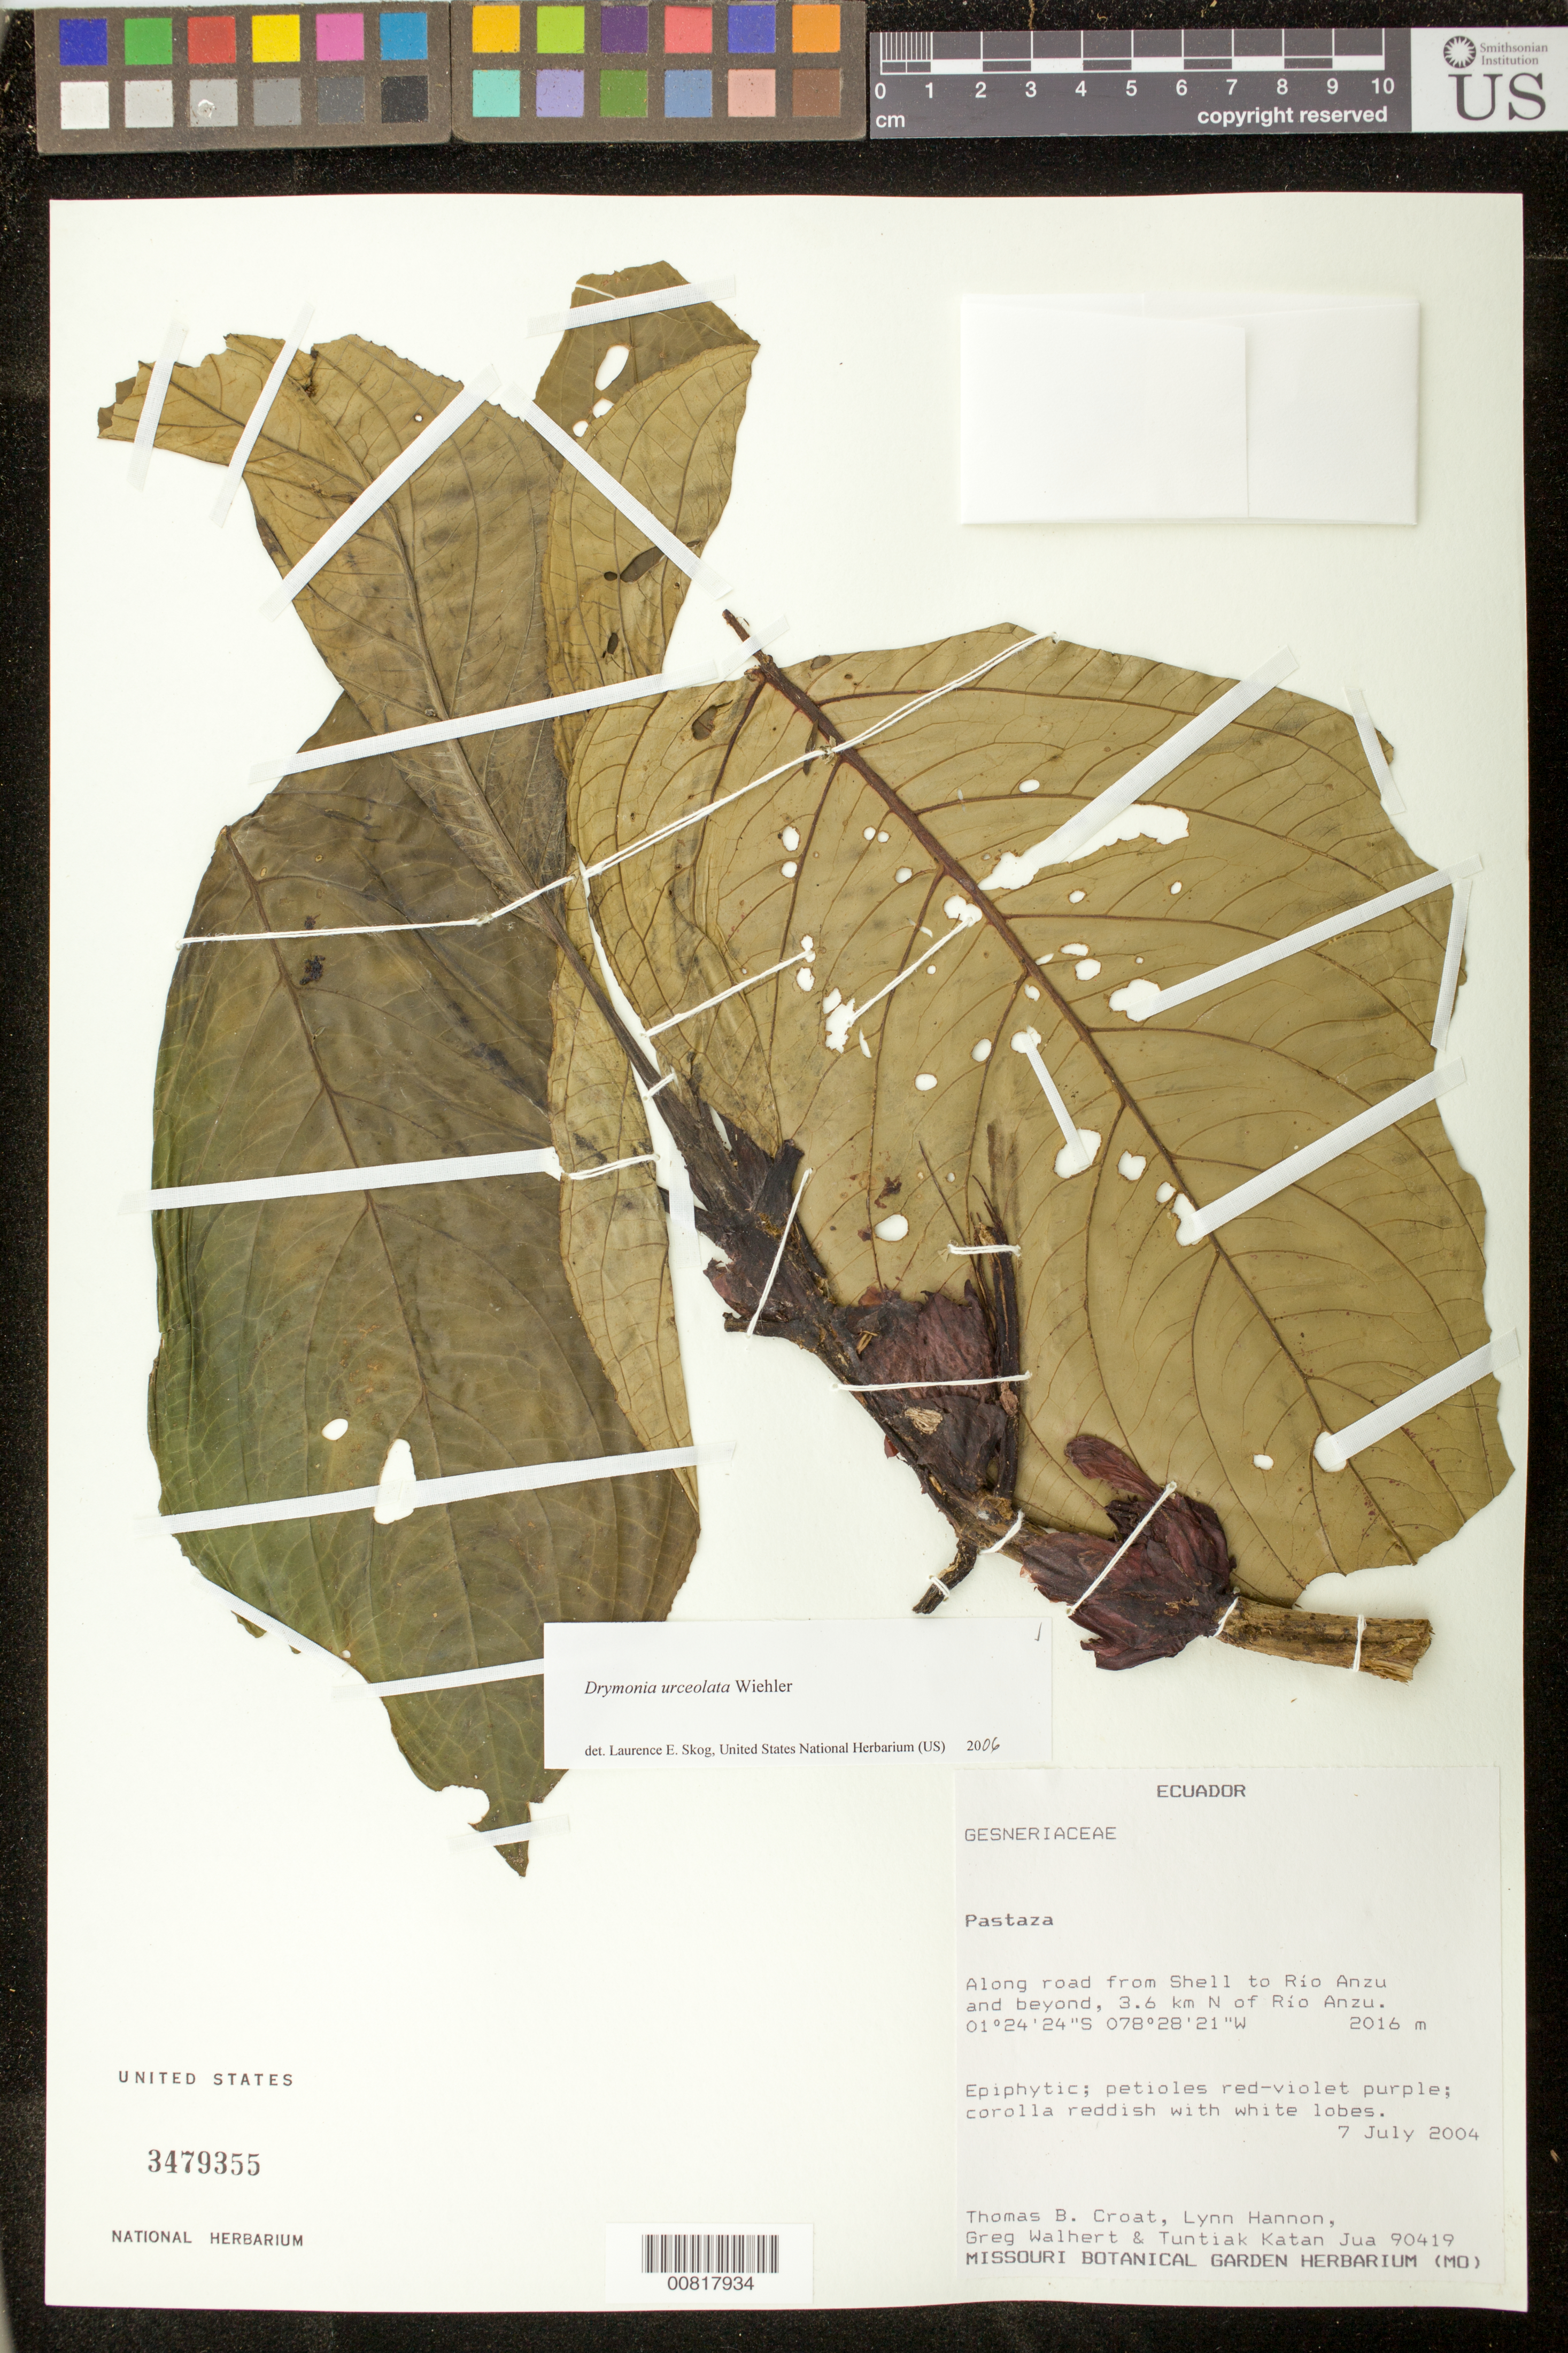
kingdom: Plantae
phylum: Tracheophyta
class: Magnoliopsida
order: Lamiales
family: Gesneriaceae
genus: Drymonia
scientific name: Drymonia urceolata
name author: Wiehler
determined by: Skog, Laurence E.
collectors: T. B. Croat, L. Hannon, G. Walhert & T. Katan Jua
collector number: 90419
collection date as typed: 07 Jul 2004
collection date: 2004-07-07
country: Ecuador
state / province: Pastaza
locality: Along road from Shell to Rio Anzu and beyond, 3.6 km N of Rio Anzu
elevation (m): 2016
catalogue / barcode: US 3479355